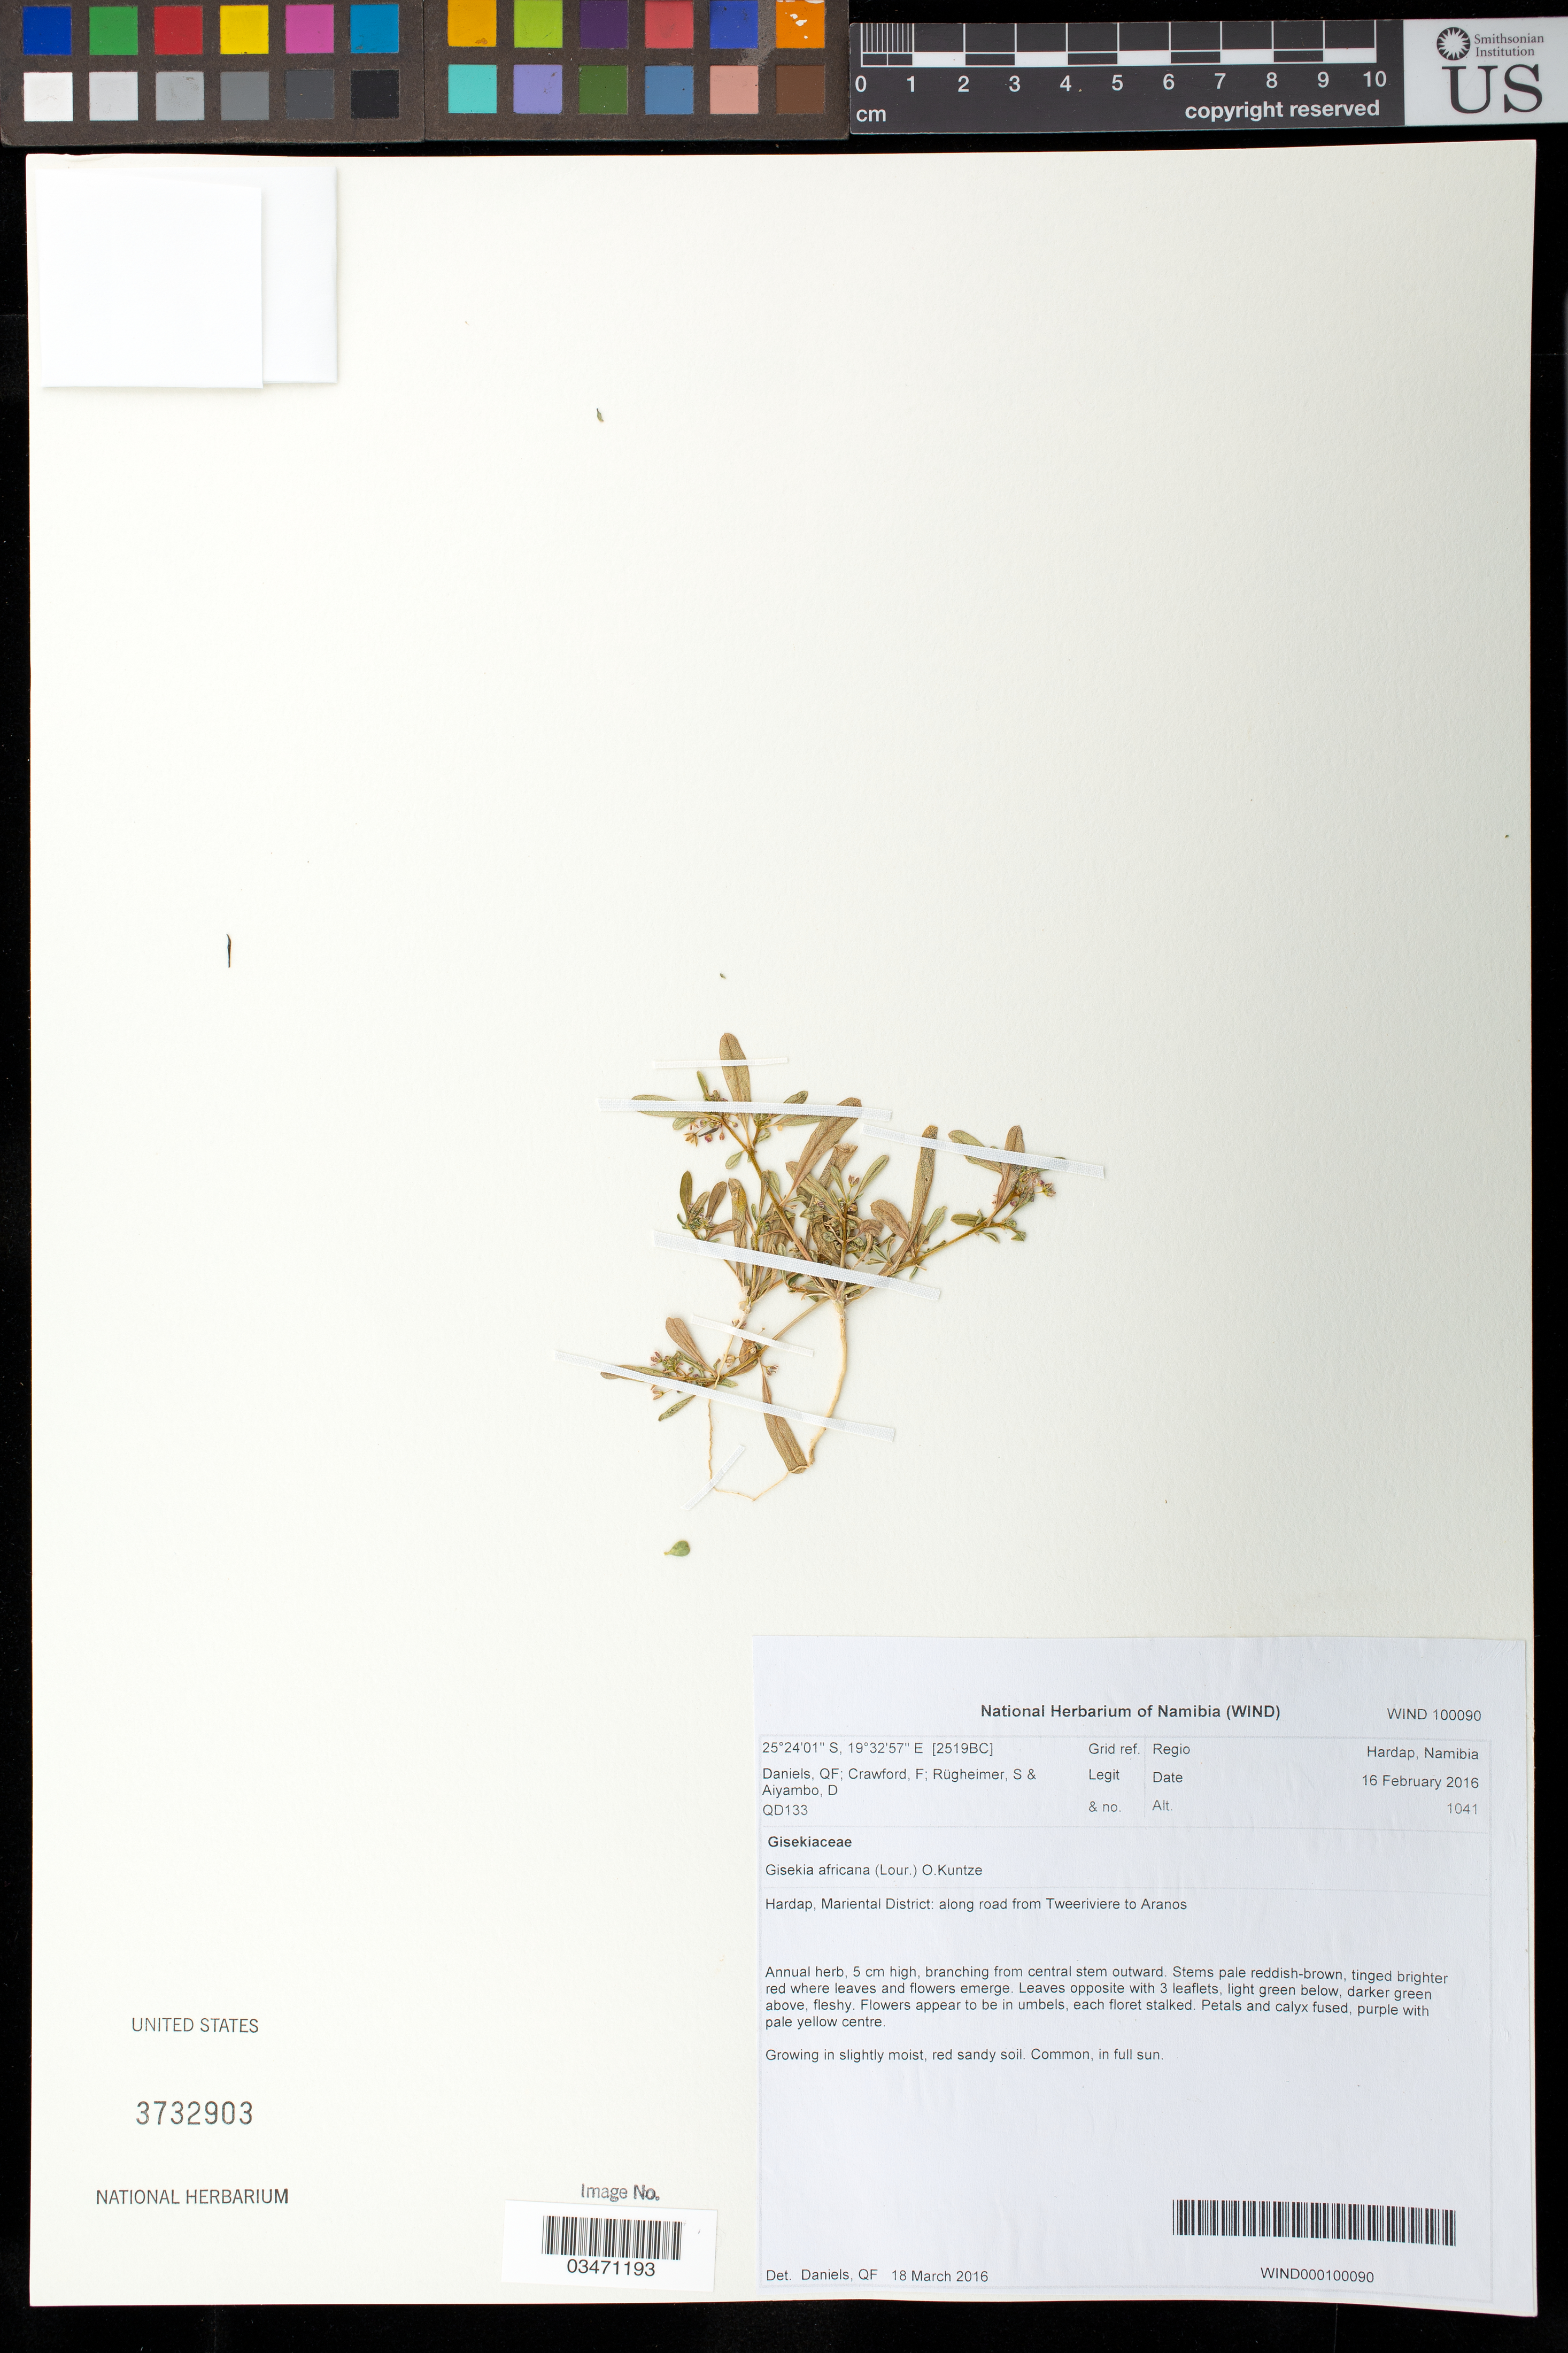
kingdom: Plantae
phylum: Tracheophyta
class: Magnoliopsida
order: Caryophyllales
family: Gisekiaceae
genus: Gisekia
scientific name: Gisekia africana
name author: Kuntze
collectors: F. Crawford, S. Rugheimer & D. Aiyambo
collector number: QD133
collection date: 2016-02-16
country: Namibia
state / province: Hardap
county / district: Mariental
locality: Along Road from Tweeriviere to Aranos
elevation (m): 1041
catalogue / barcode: US 3732903